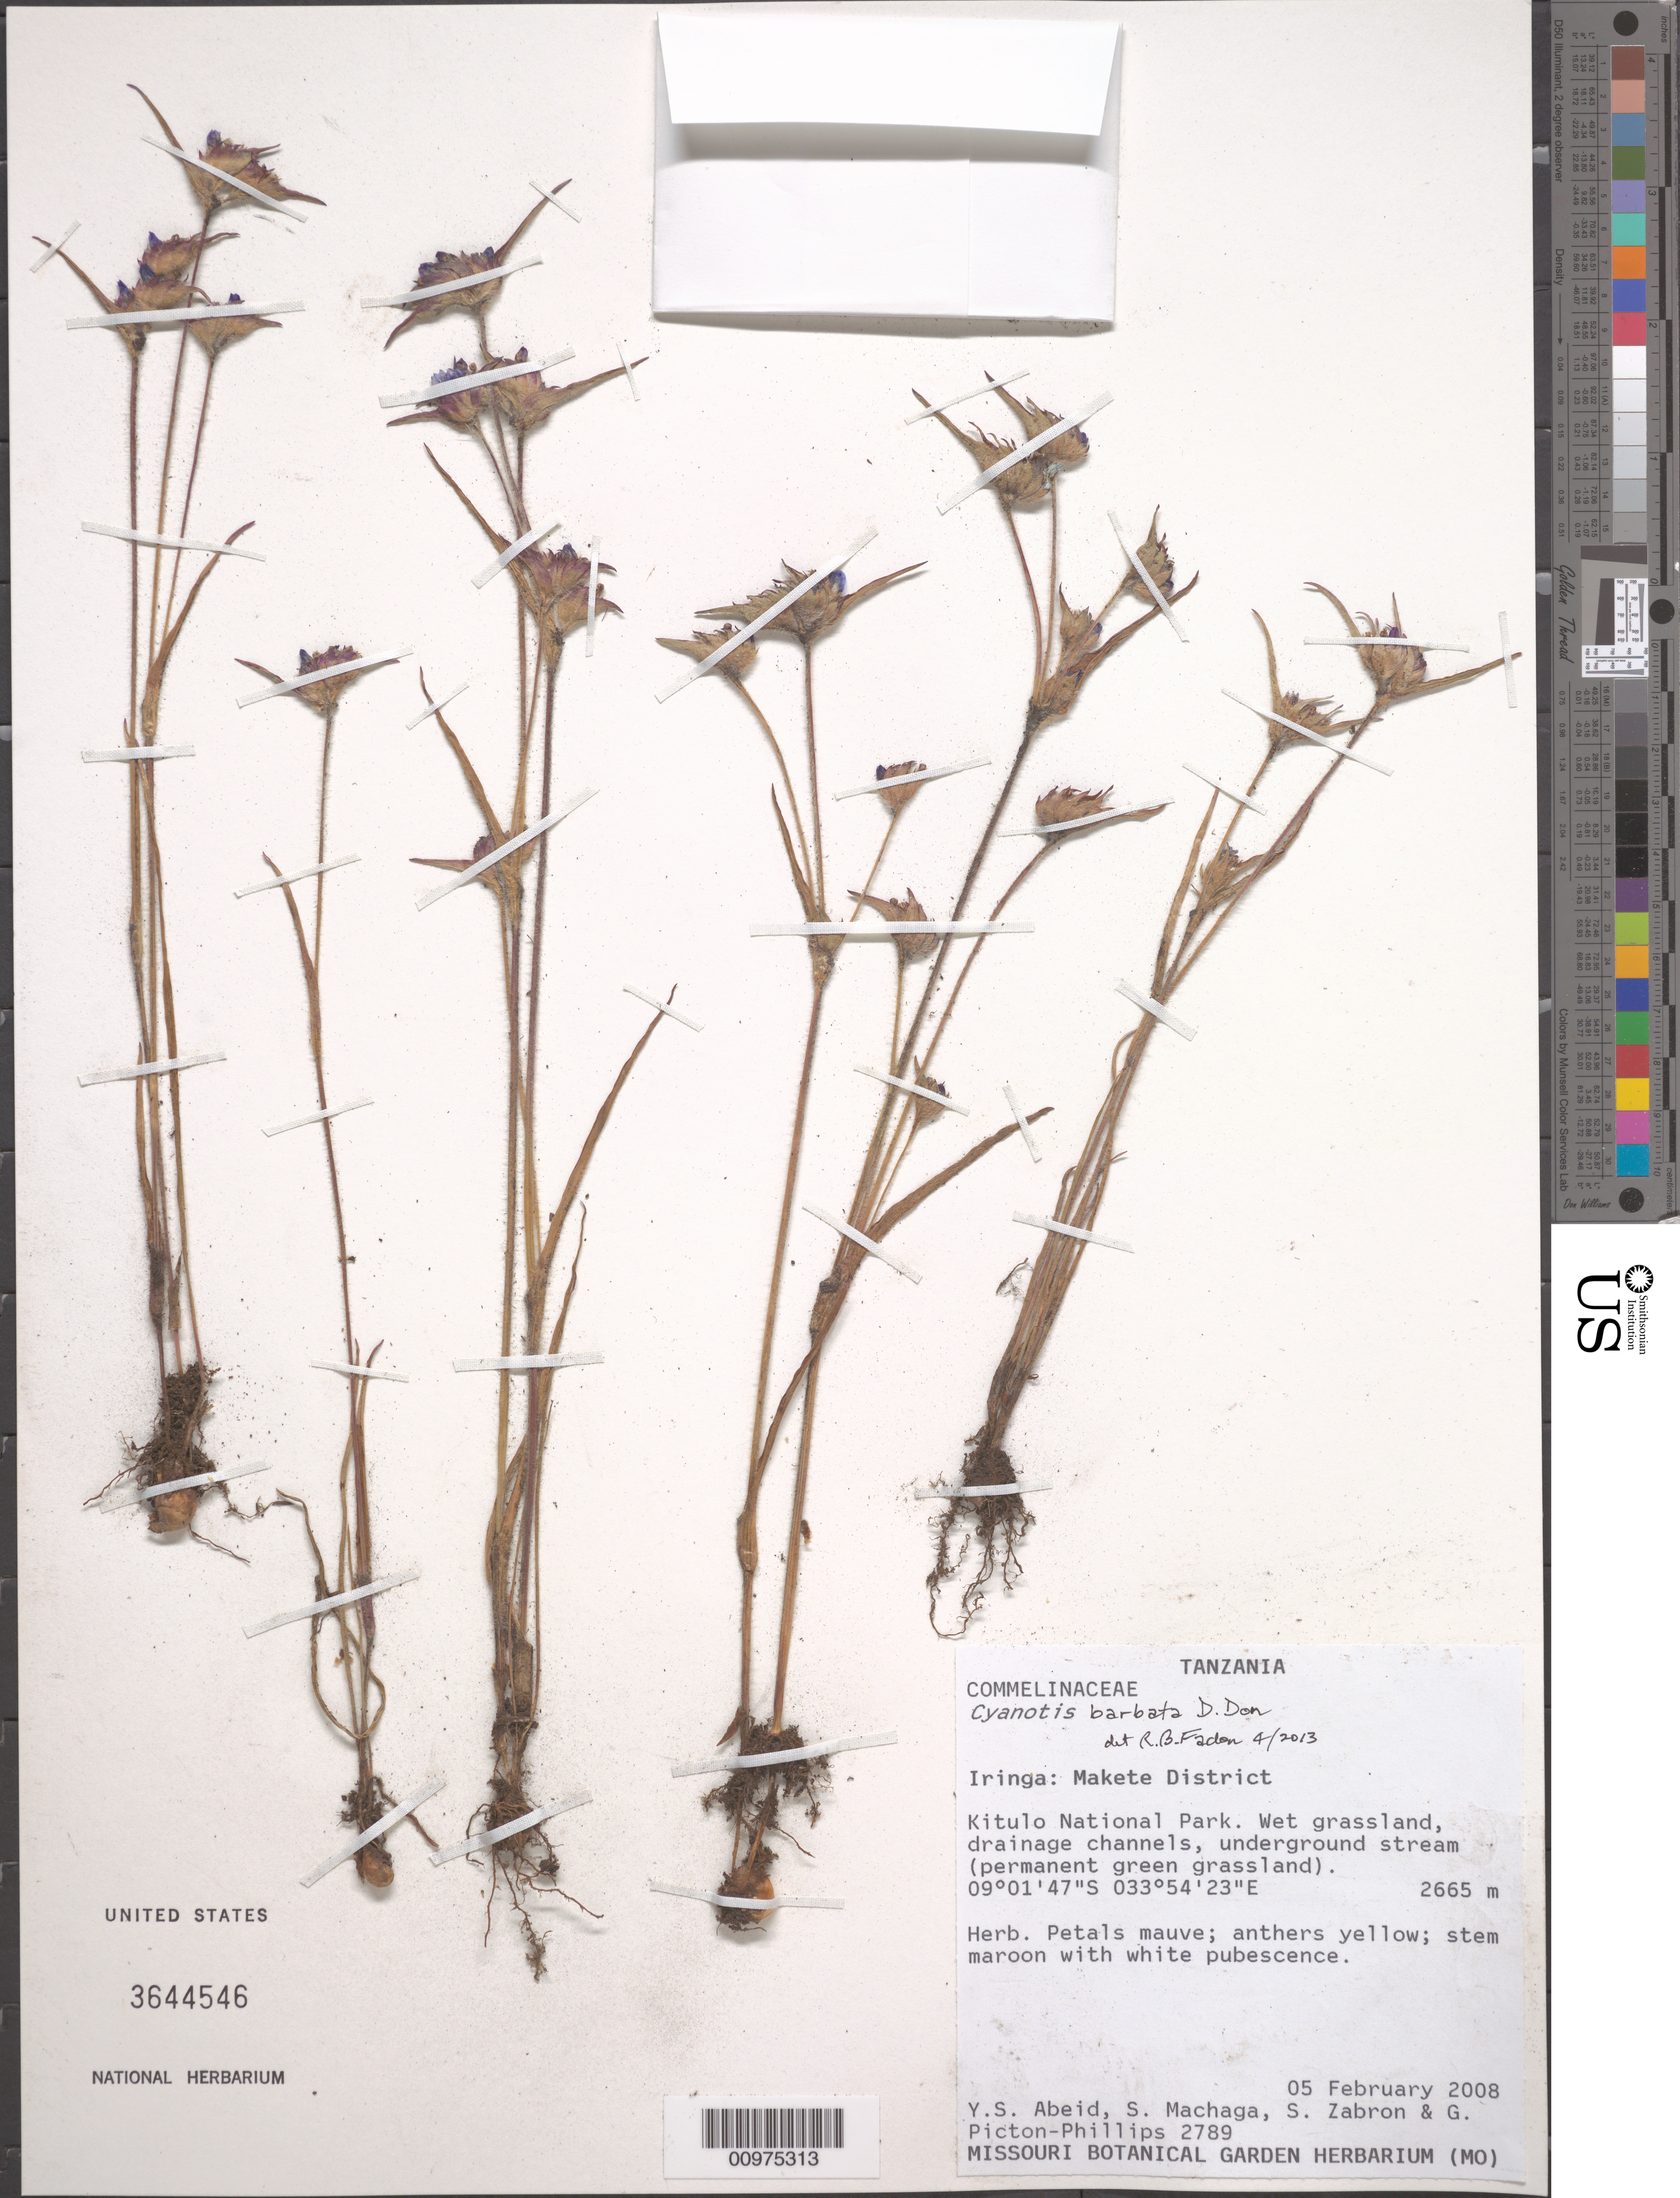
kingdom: Plantae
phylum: Tracheophyta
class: Liliopsida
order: Commelinales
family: Commelinaceae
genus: Cyanotis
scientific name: Cyanotis barbata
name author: D. Don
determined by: Faden, Robert B., (US), Smithsonian Institution - National Museum of Natural History (UNITED STATES)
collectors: Y. Abeid et al.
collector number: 2789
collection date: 2008-02-05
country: Tanzania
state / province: Iringa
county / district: Makete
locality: Kitulo National Park.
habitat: Wet grassland, drainage channels, underground stream (permanent green grassland).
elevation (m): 2665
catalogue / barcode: US 3644546